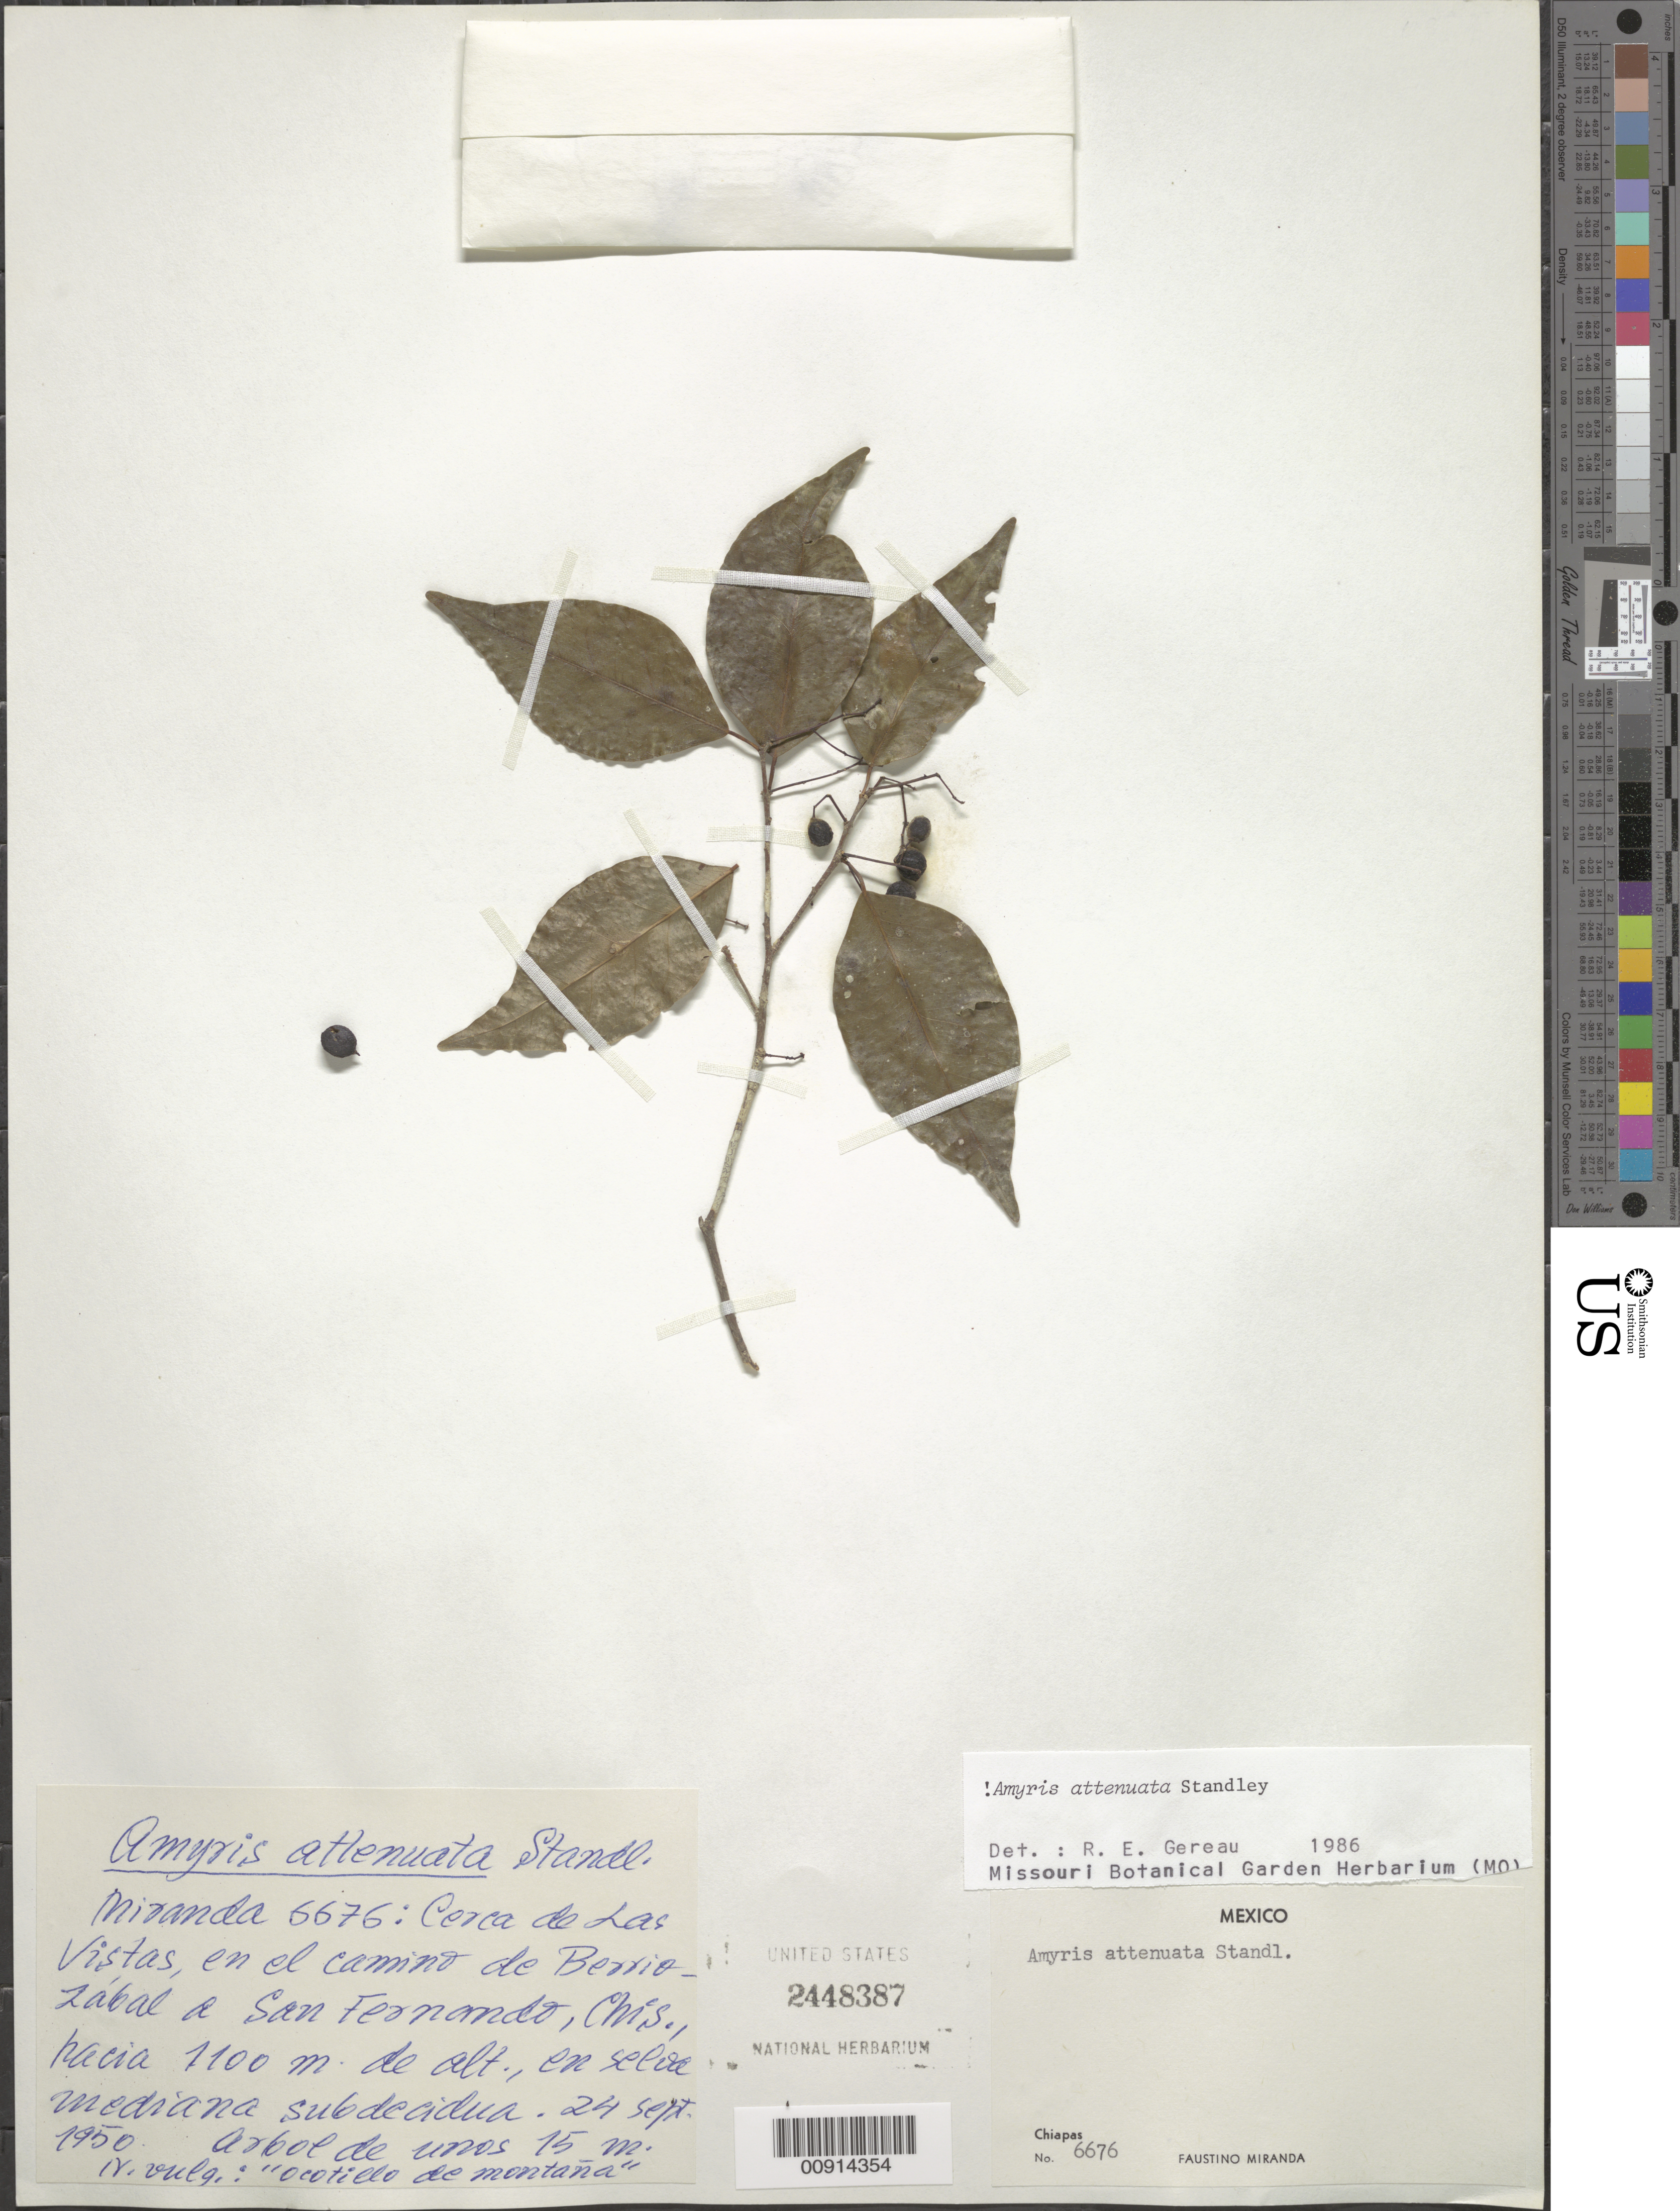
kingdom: Plantae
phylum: Tracheophyta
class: Magnoliopsida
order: Sapindales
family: Rutaceae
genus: Amyris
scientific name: Amyris attenuata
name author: Standl.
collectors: Miranda G., F.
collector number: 6676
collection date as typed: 24 Sep 1950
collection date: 1950-09-24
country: Mexico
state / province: Chiapas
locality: Cerca de Las Vistas en el camino de Berriozábal a San Fernando, Chiapas.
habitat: En selva mediana subdecidua.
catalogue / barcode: US 2448387